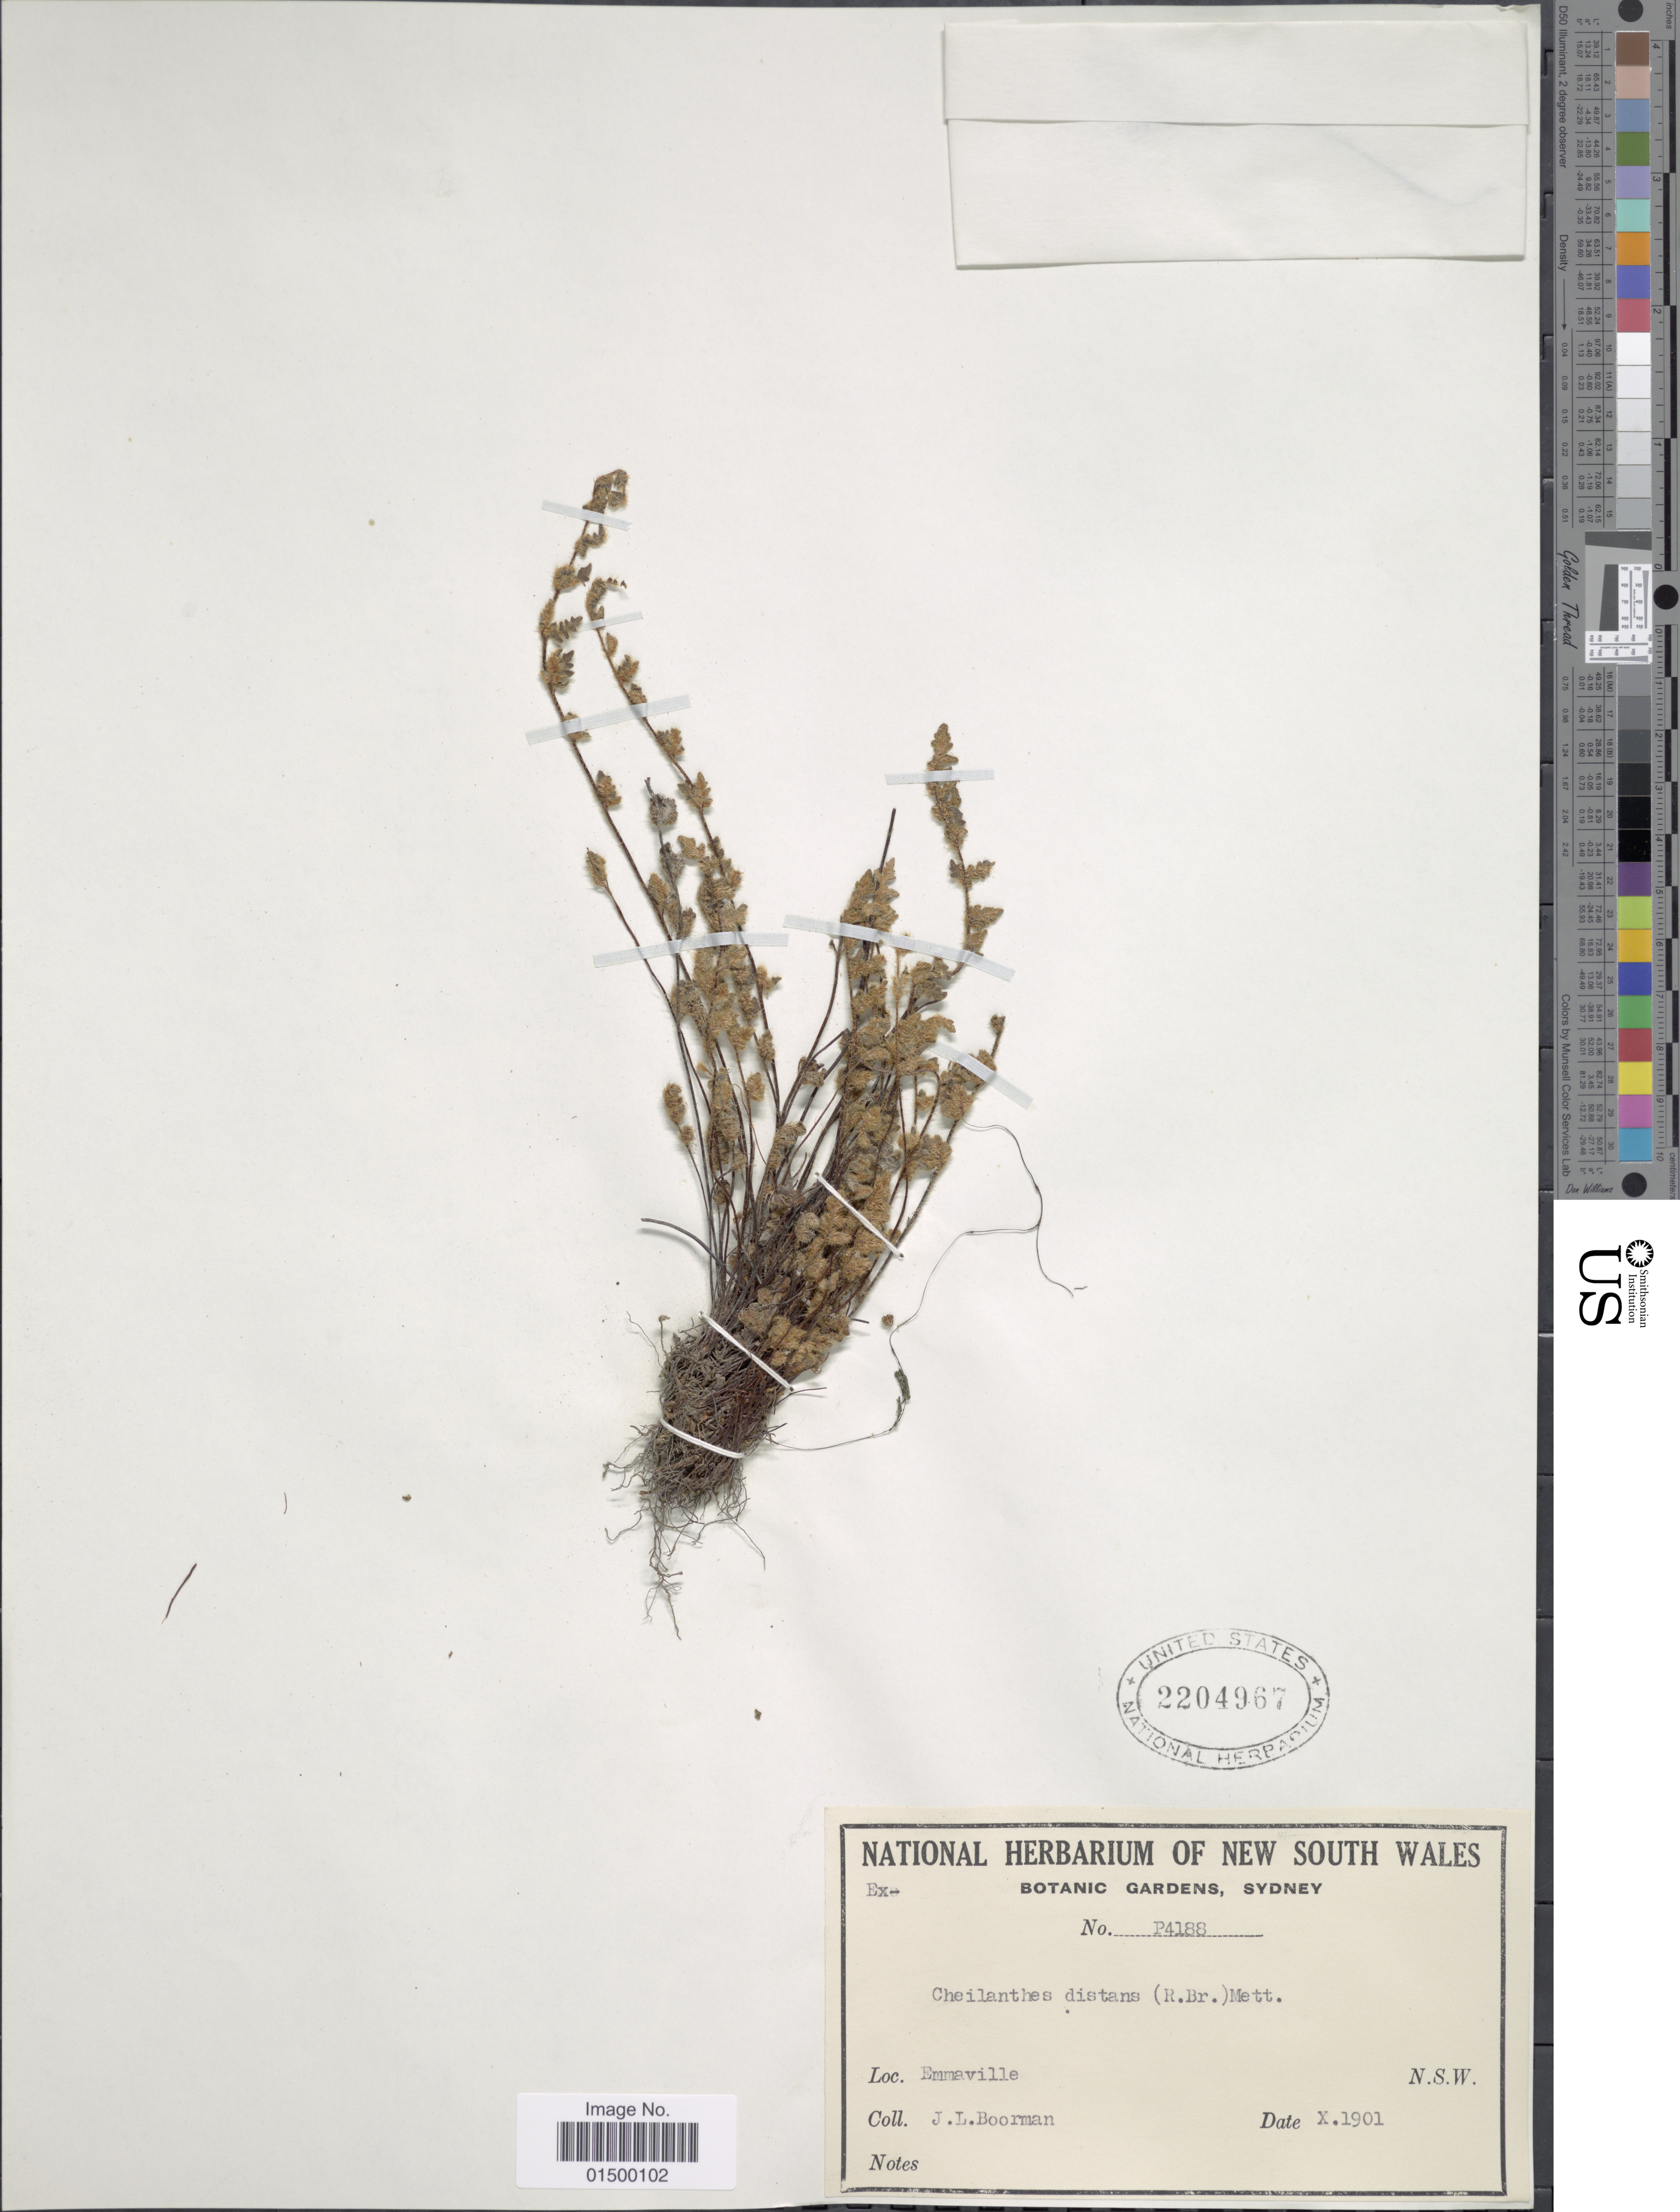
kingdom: Plantae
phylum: Tracheophyta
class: Polypodiopsida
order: Polypodiales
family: Pteridaceae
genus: Cheilanthes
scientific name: Cheilanthes distans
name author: Mett.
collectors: J. Boorman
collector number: P4188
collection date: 1901-10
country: Australia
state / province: New South Wales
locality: Emmaville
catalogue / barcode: US 2204967